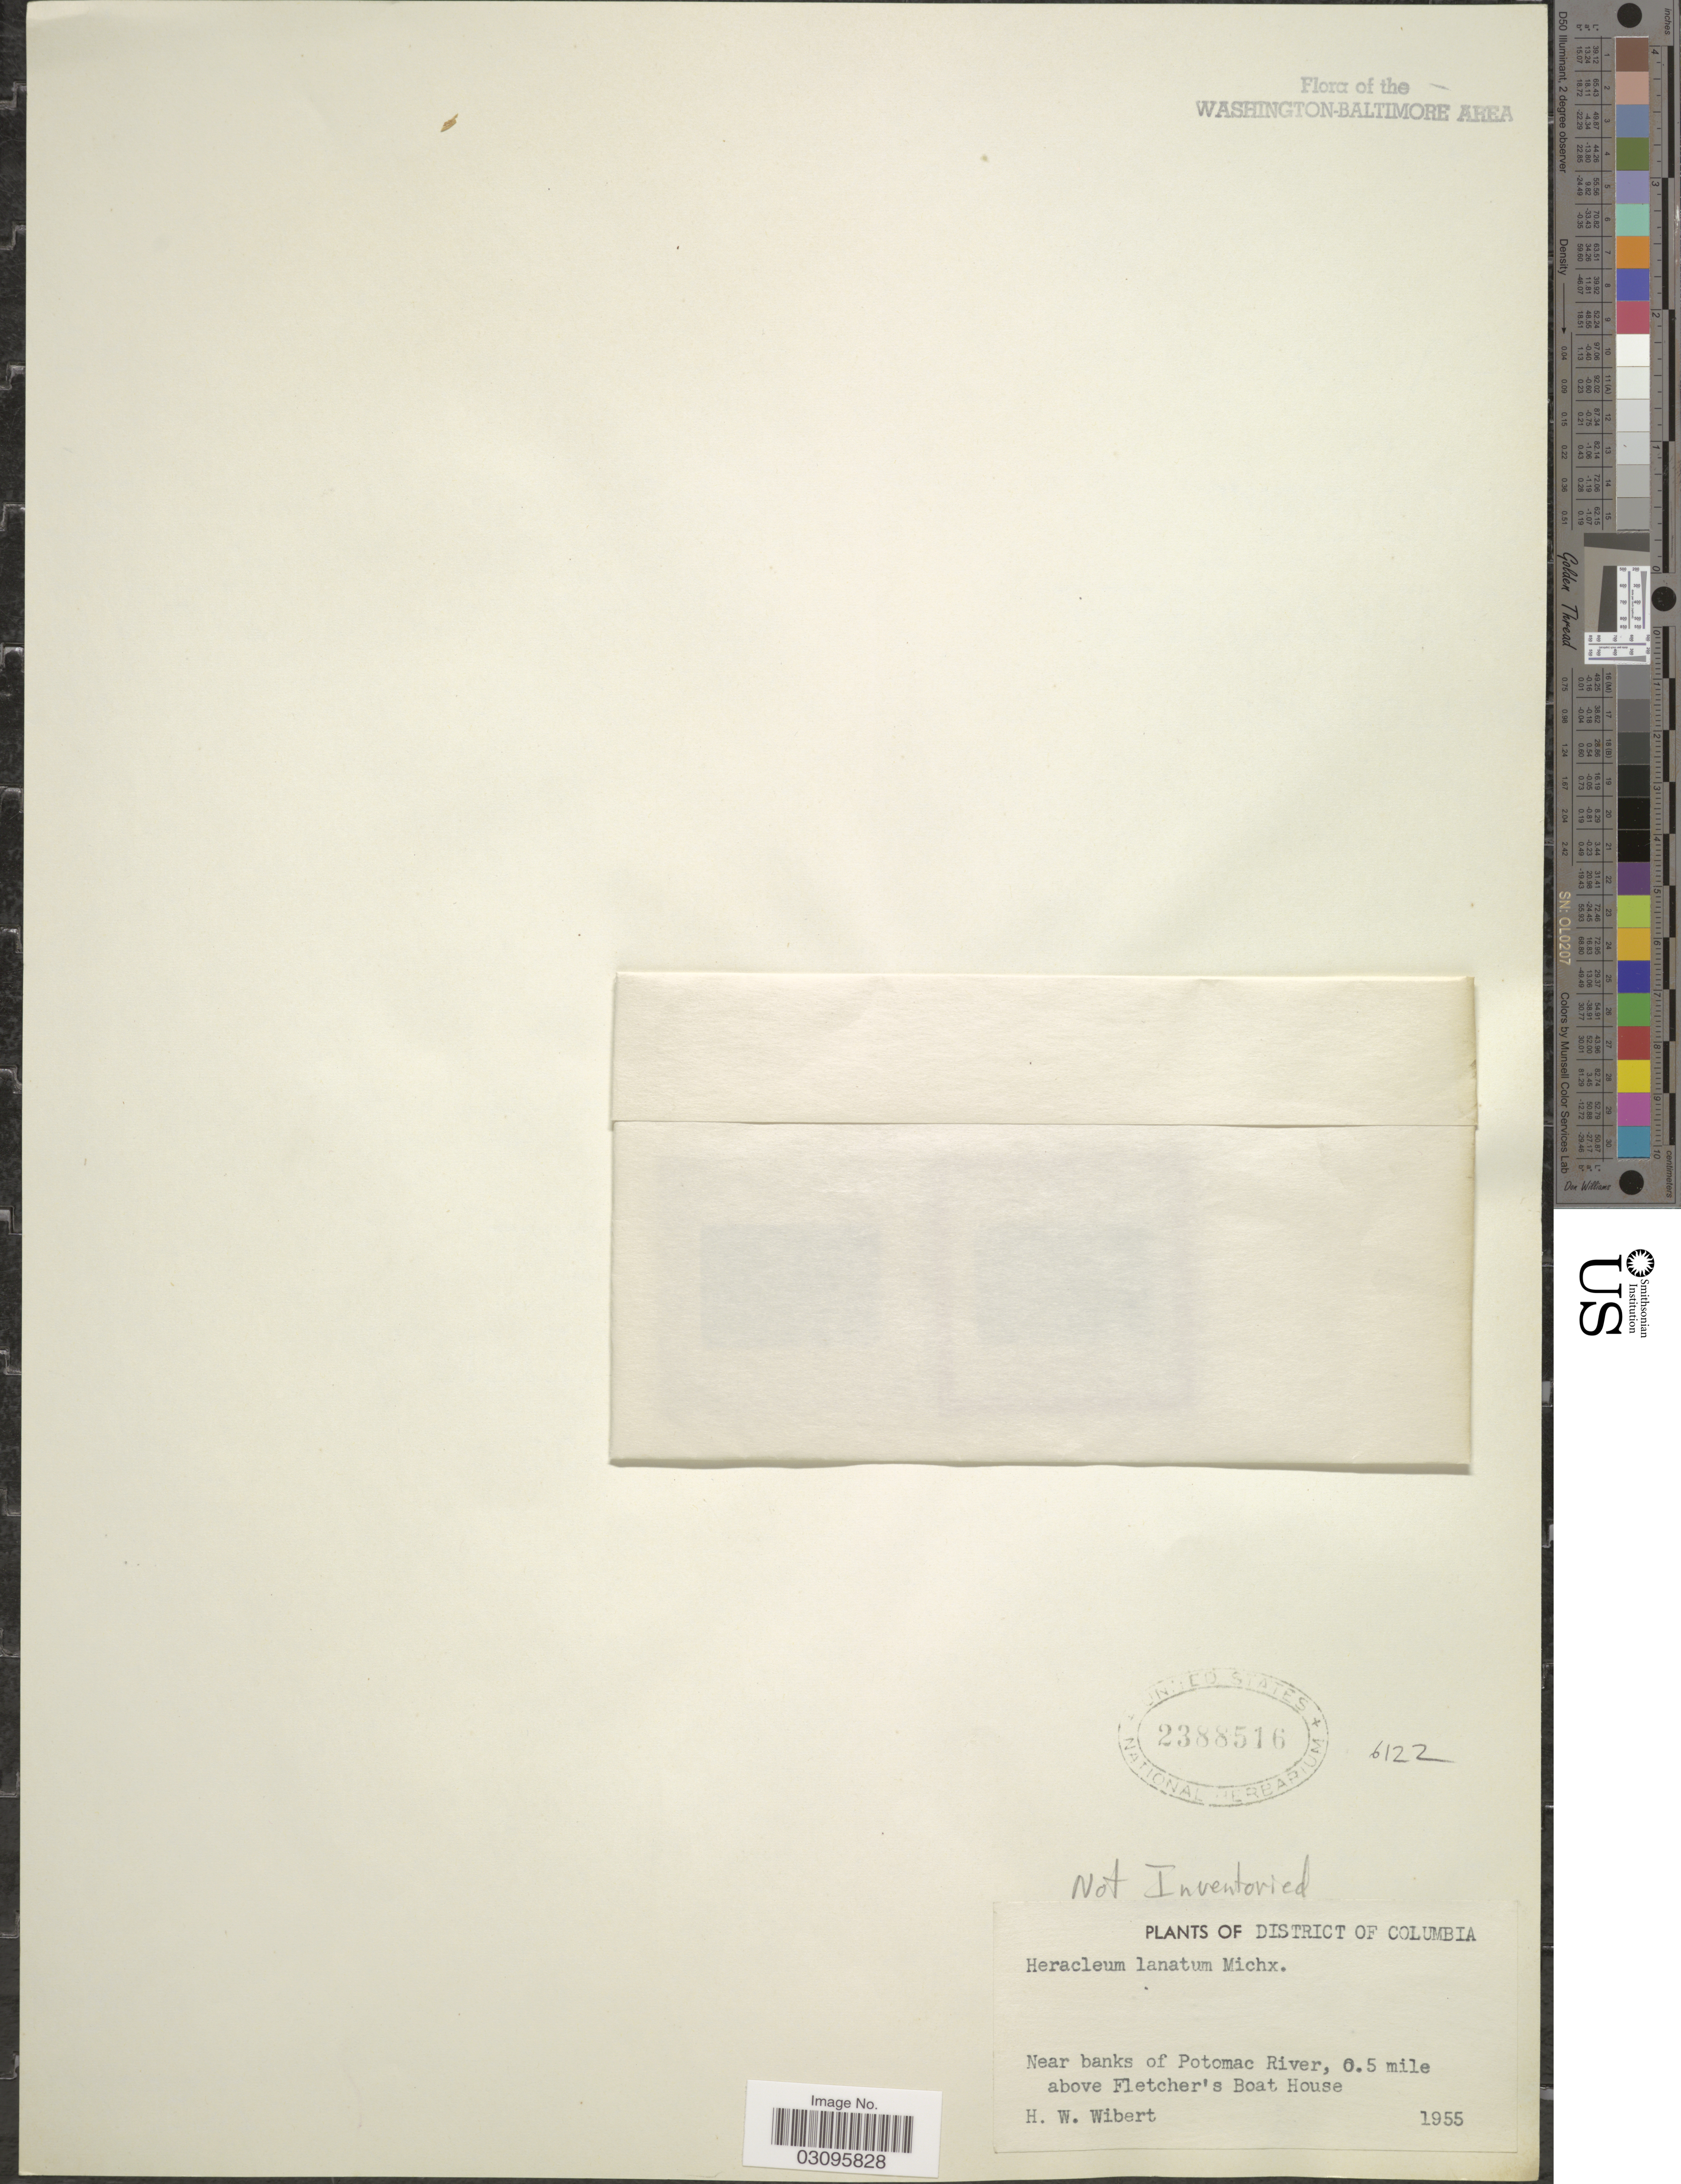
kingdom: Plantae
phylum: Tracheophyta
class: Magnoliopsida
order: Apiales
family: Apiaceae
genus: Heracleum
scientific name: Heracleum maximum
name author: W. Bartram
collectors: H. Wibert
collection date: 1955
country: United States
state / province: District of Columbia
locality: Near banks of Potomac River, 0.5 mile above Fletcher's Boat House.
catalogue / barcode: US 2388516